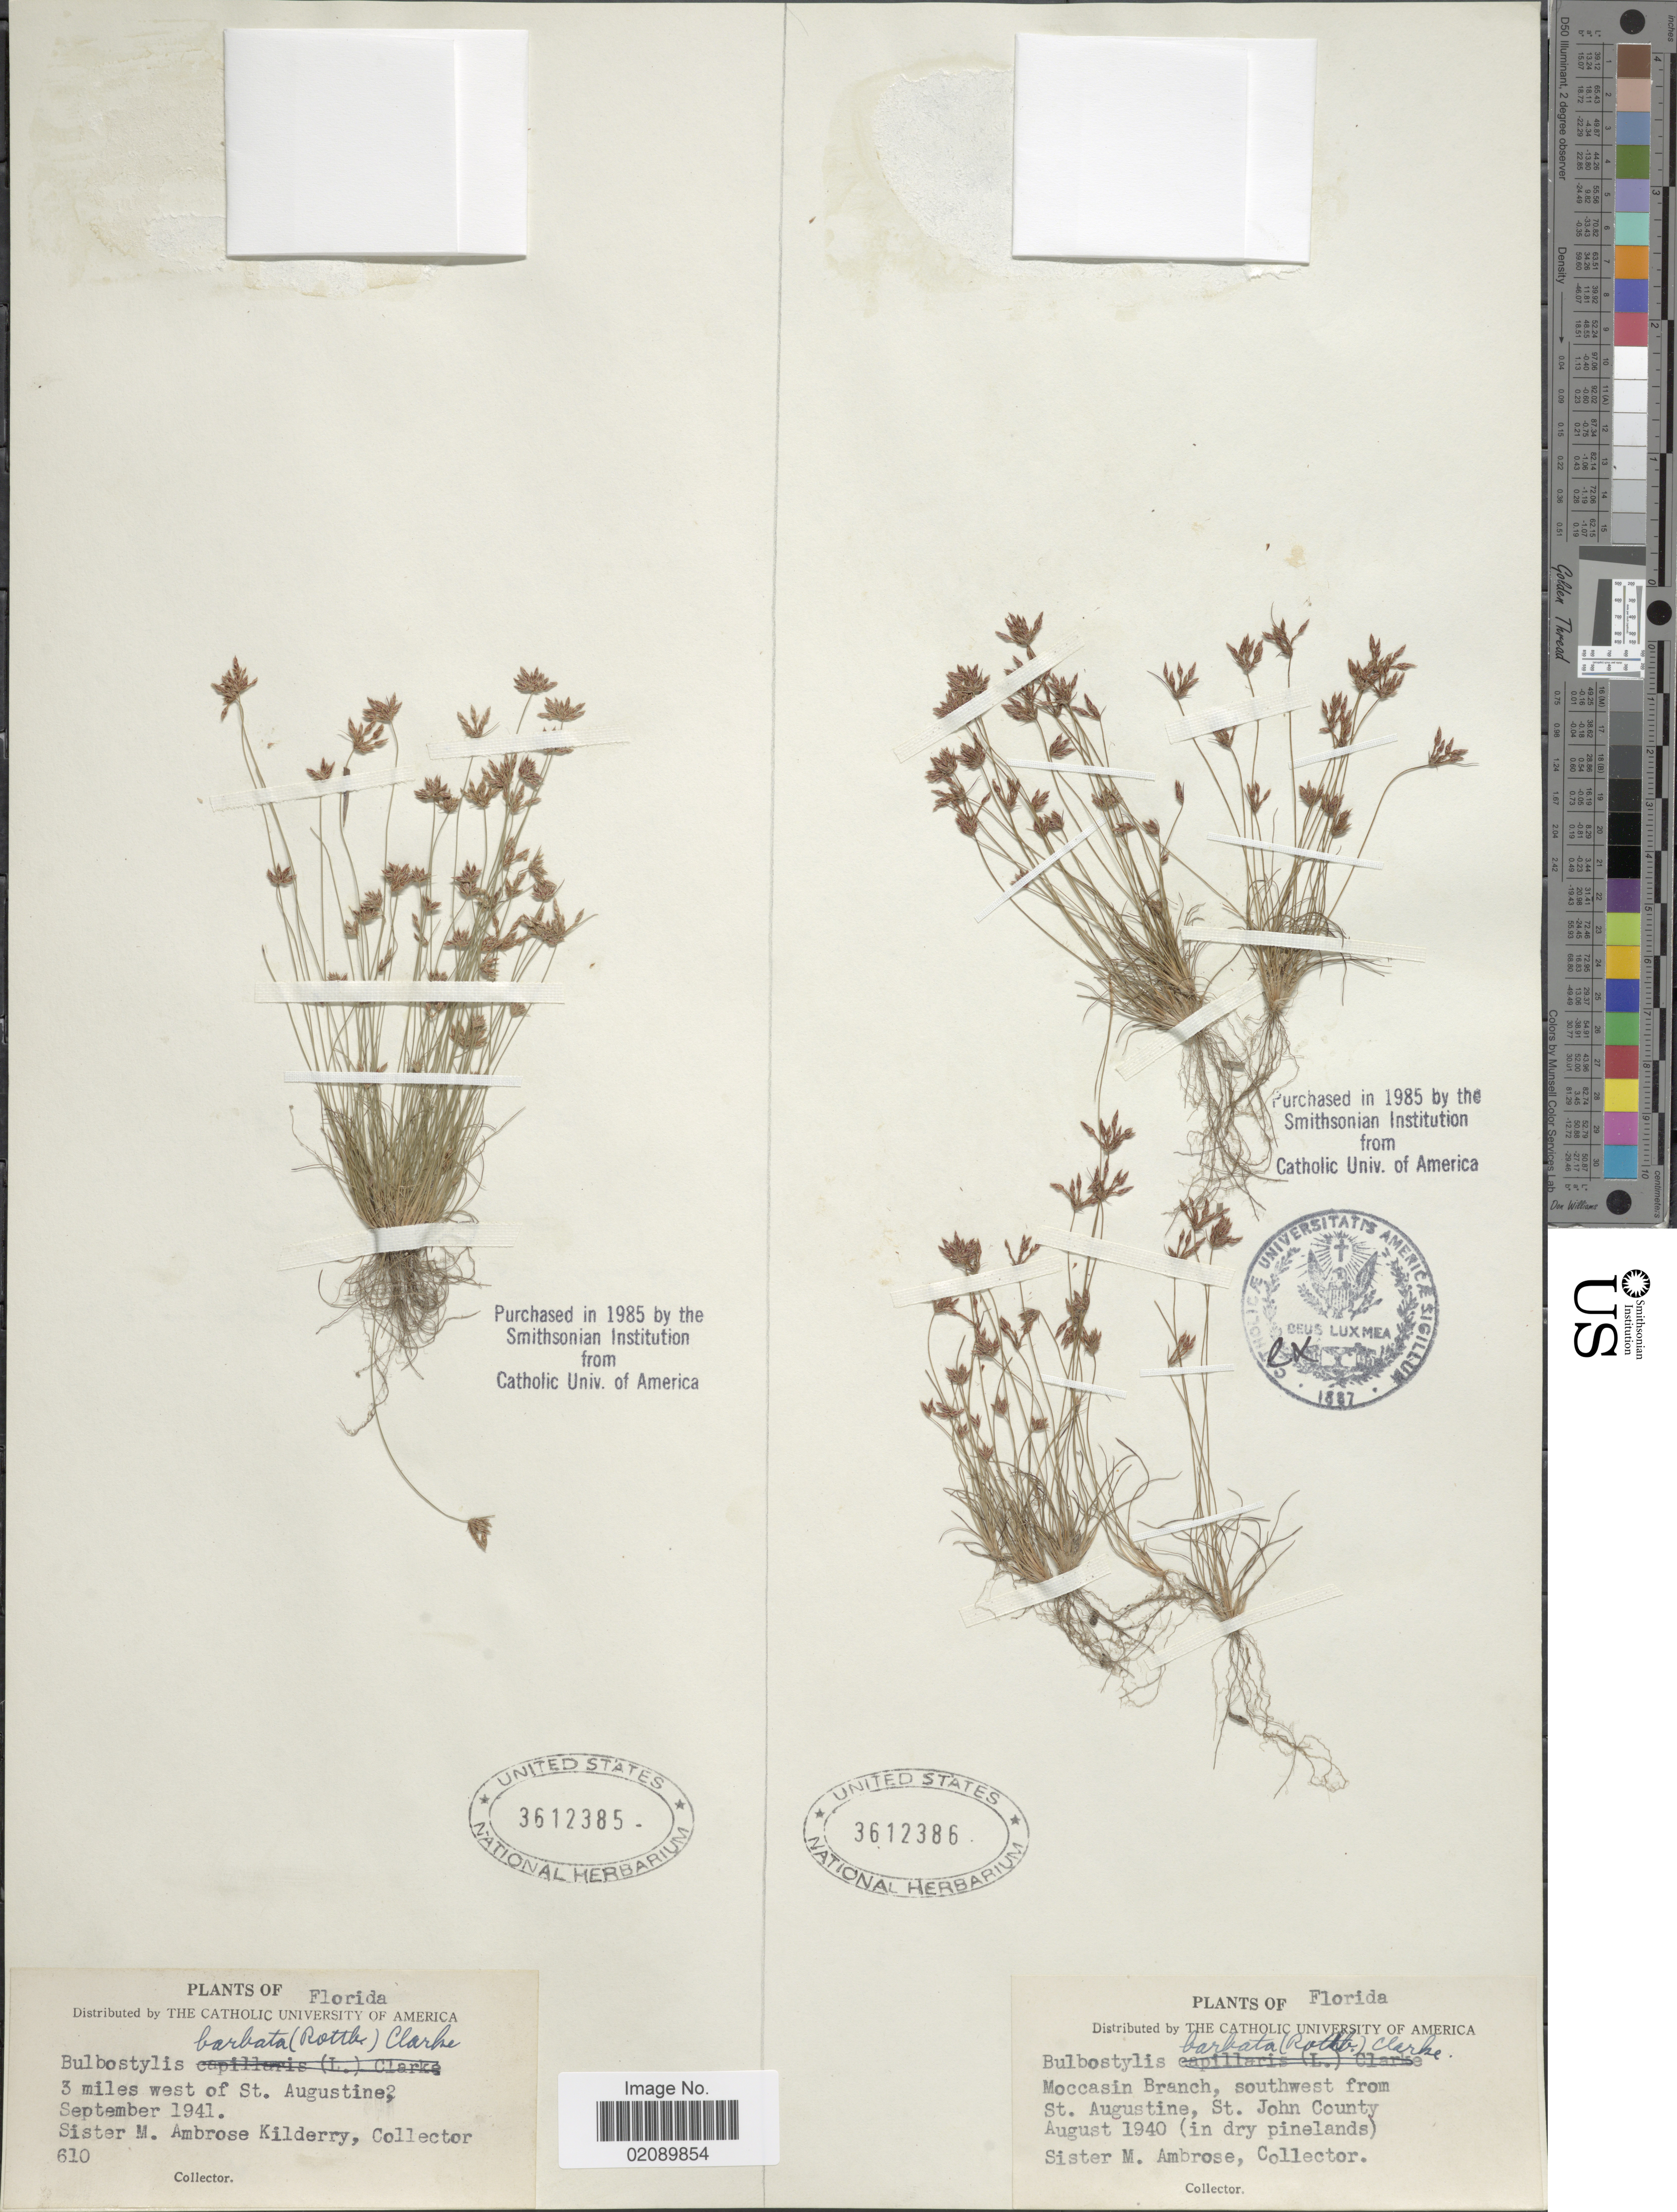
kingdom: Plantae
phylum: Tracheophyta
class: Liliopsida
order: Poales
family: Cyperaceae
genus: Bulbostylis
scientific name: Bulbostylis barbata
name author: (Rottb.) C.B. Clarke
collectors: S. Kilderry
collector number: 610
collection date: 1941-09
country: United States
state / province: Florida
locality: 3 miles west of St. Augustine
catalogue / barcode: US 3612385